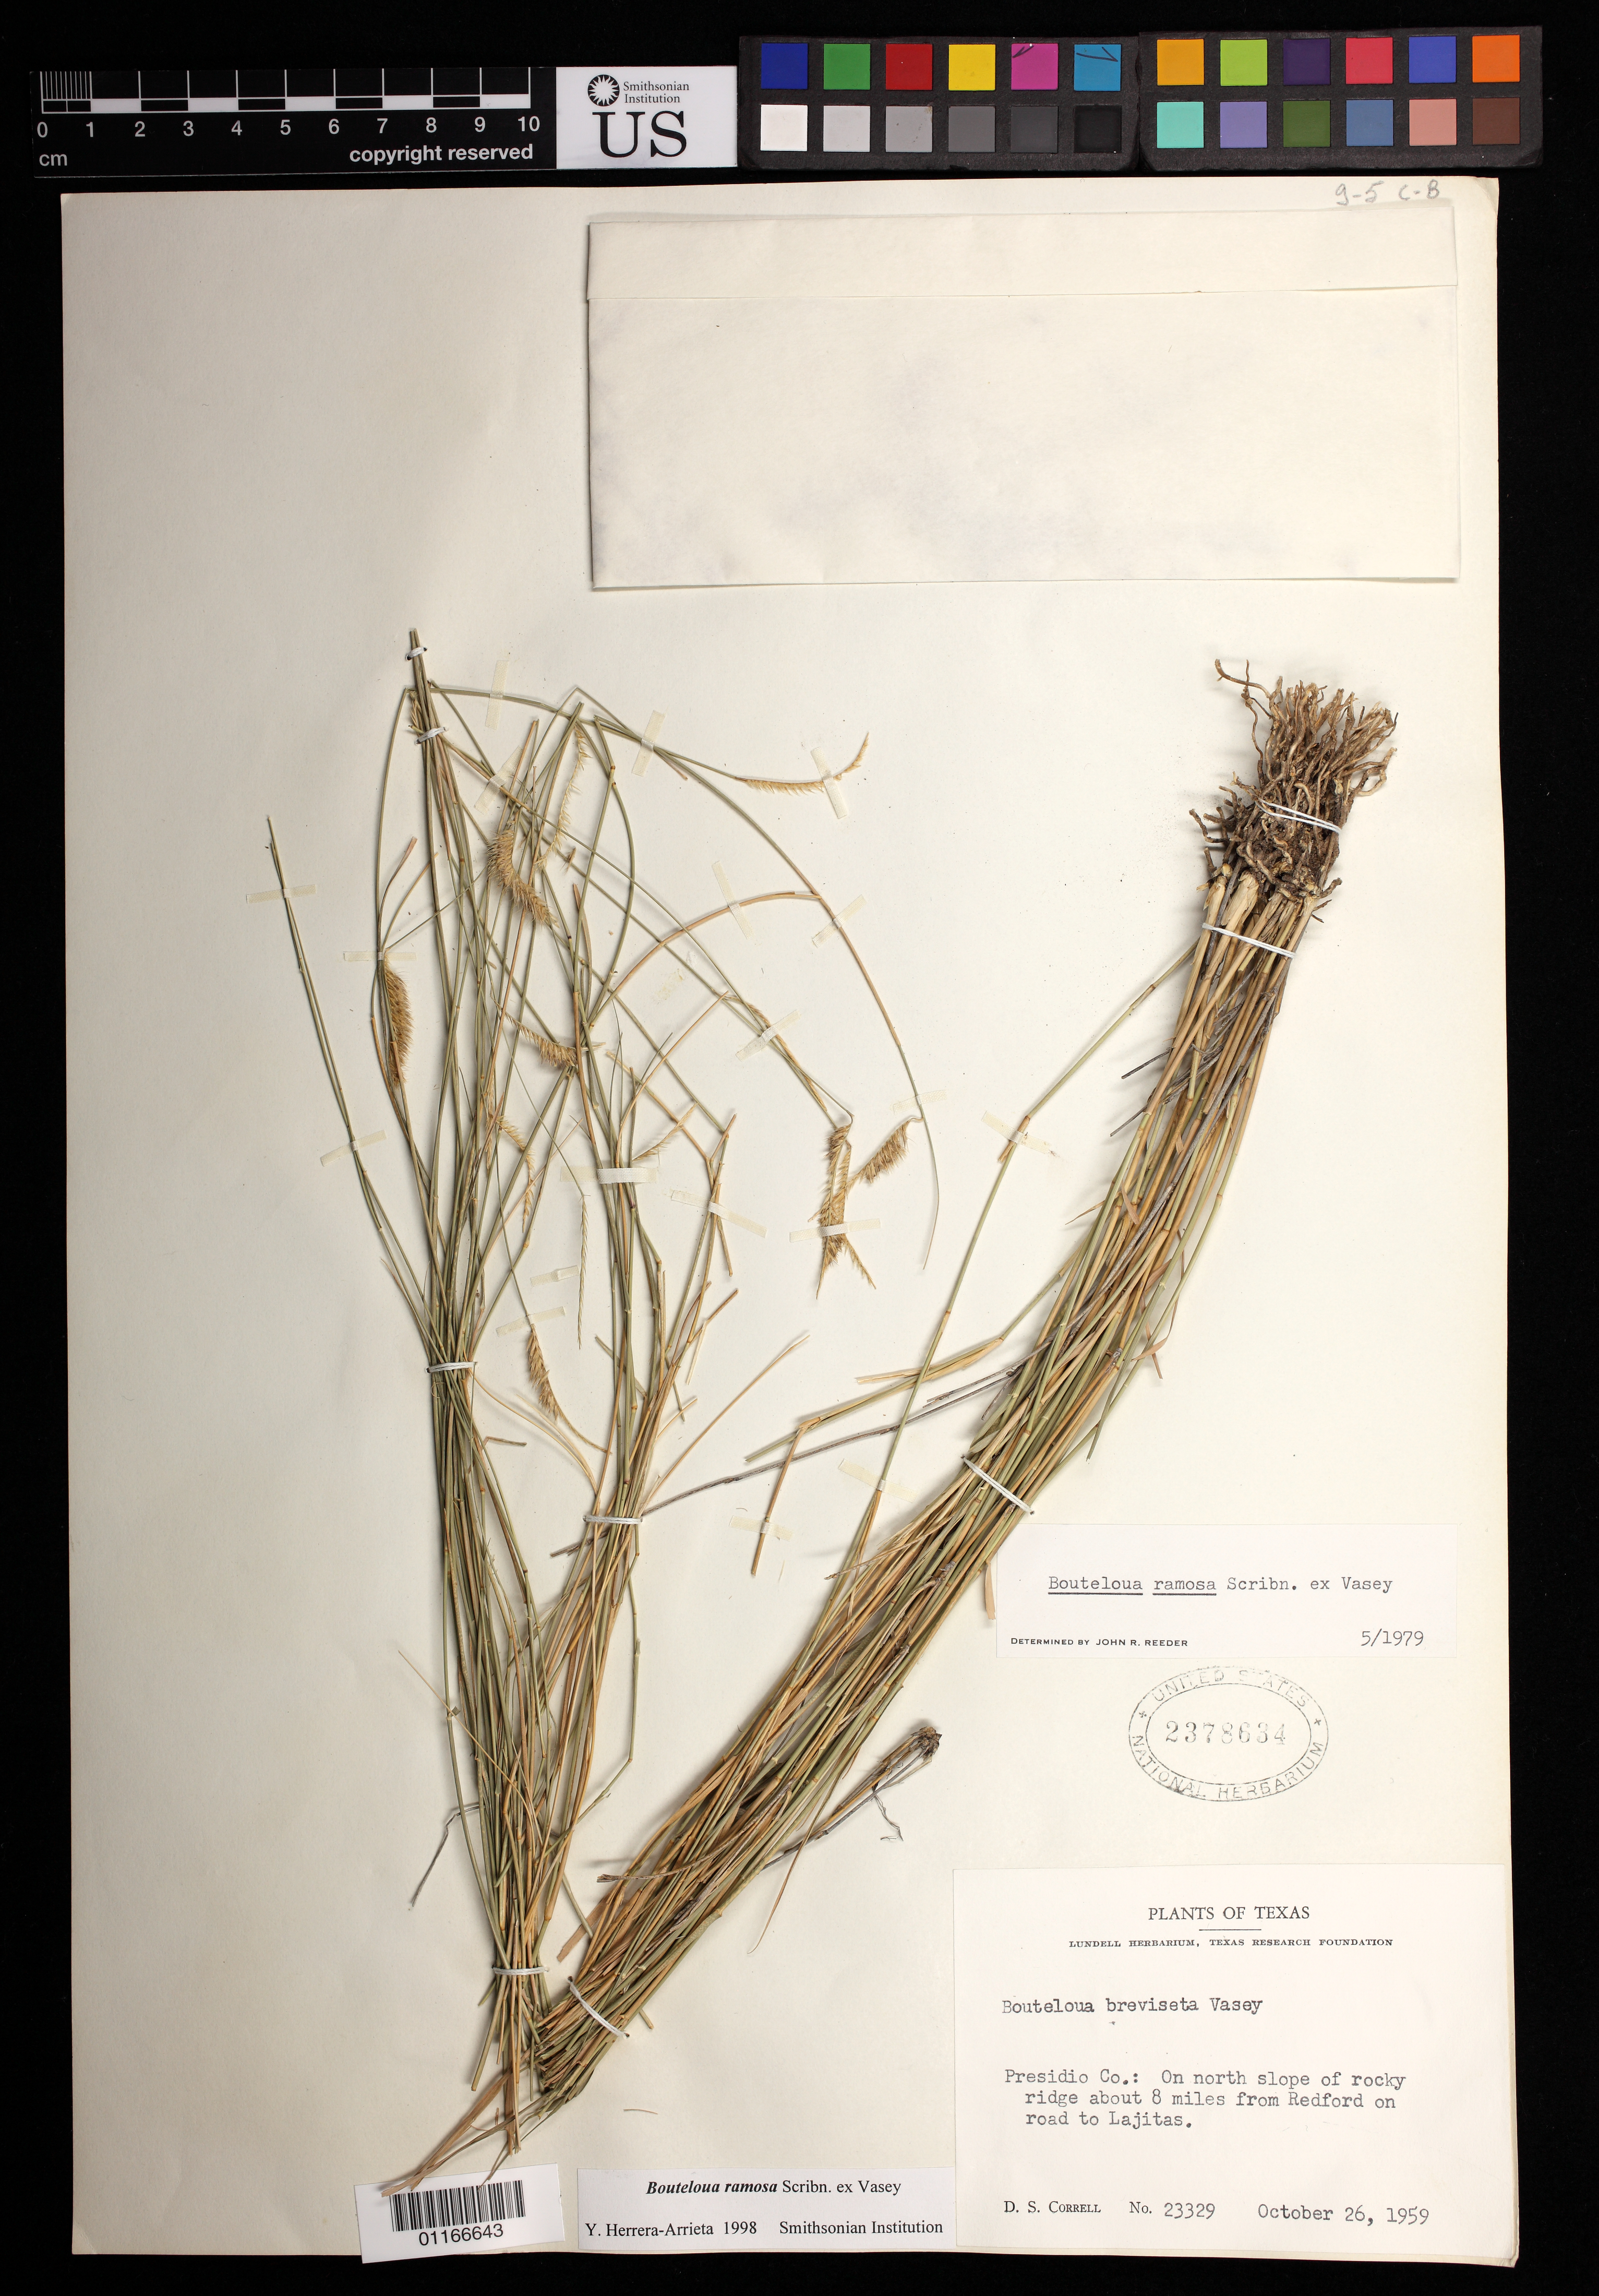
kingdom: Plantae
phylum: Tracheophyta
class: Liliopsida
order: Poales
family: Poaceae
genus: Bouteloua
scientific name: Bouteloua ramosa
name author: Scribn. ex Vasey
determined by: Herrera Arrieta, Y., (CIIDIR), Instituto Politecnico Nacional (MEXICO)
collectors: D. S. Correll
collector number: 23329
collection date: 1959-10-26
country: United States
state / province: Texas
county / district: Presidio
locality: On north slope of rocky ridge about 8 miles from Redford on road to Lajitas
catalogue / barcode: US 2378634